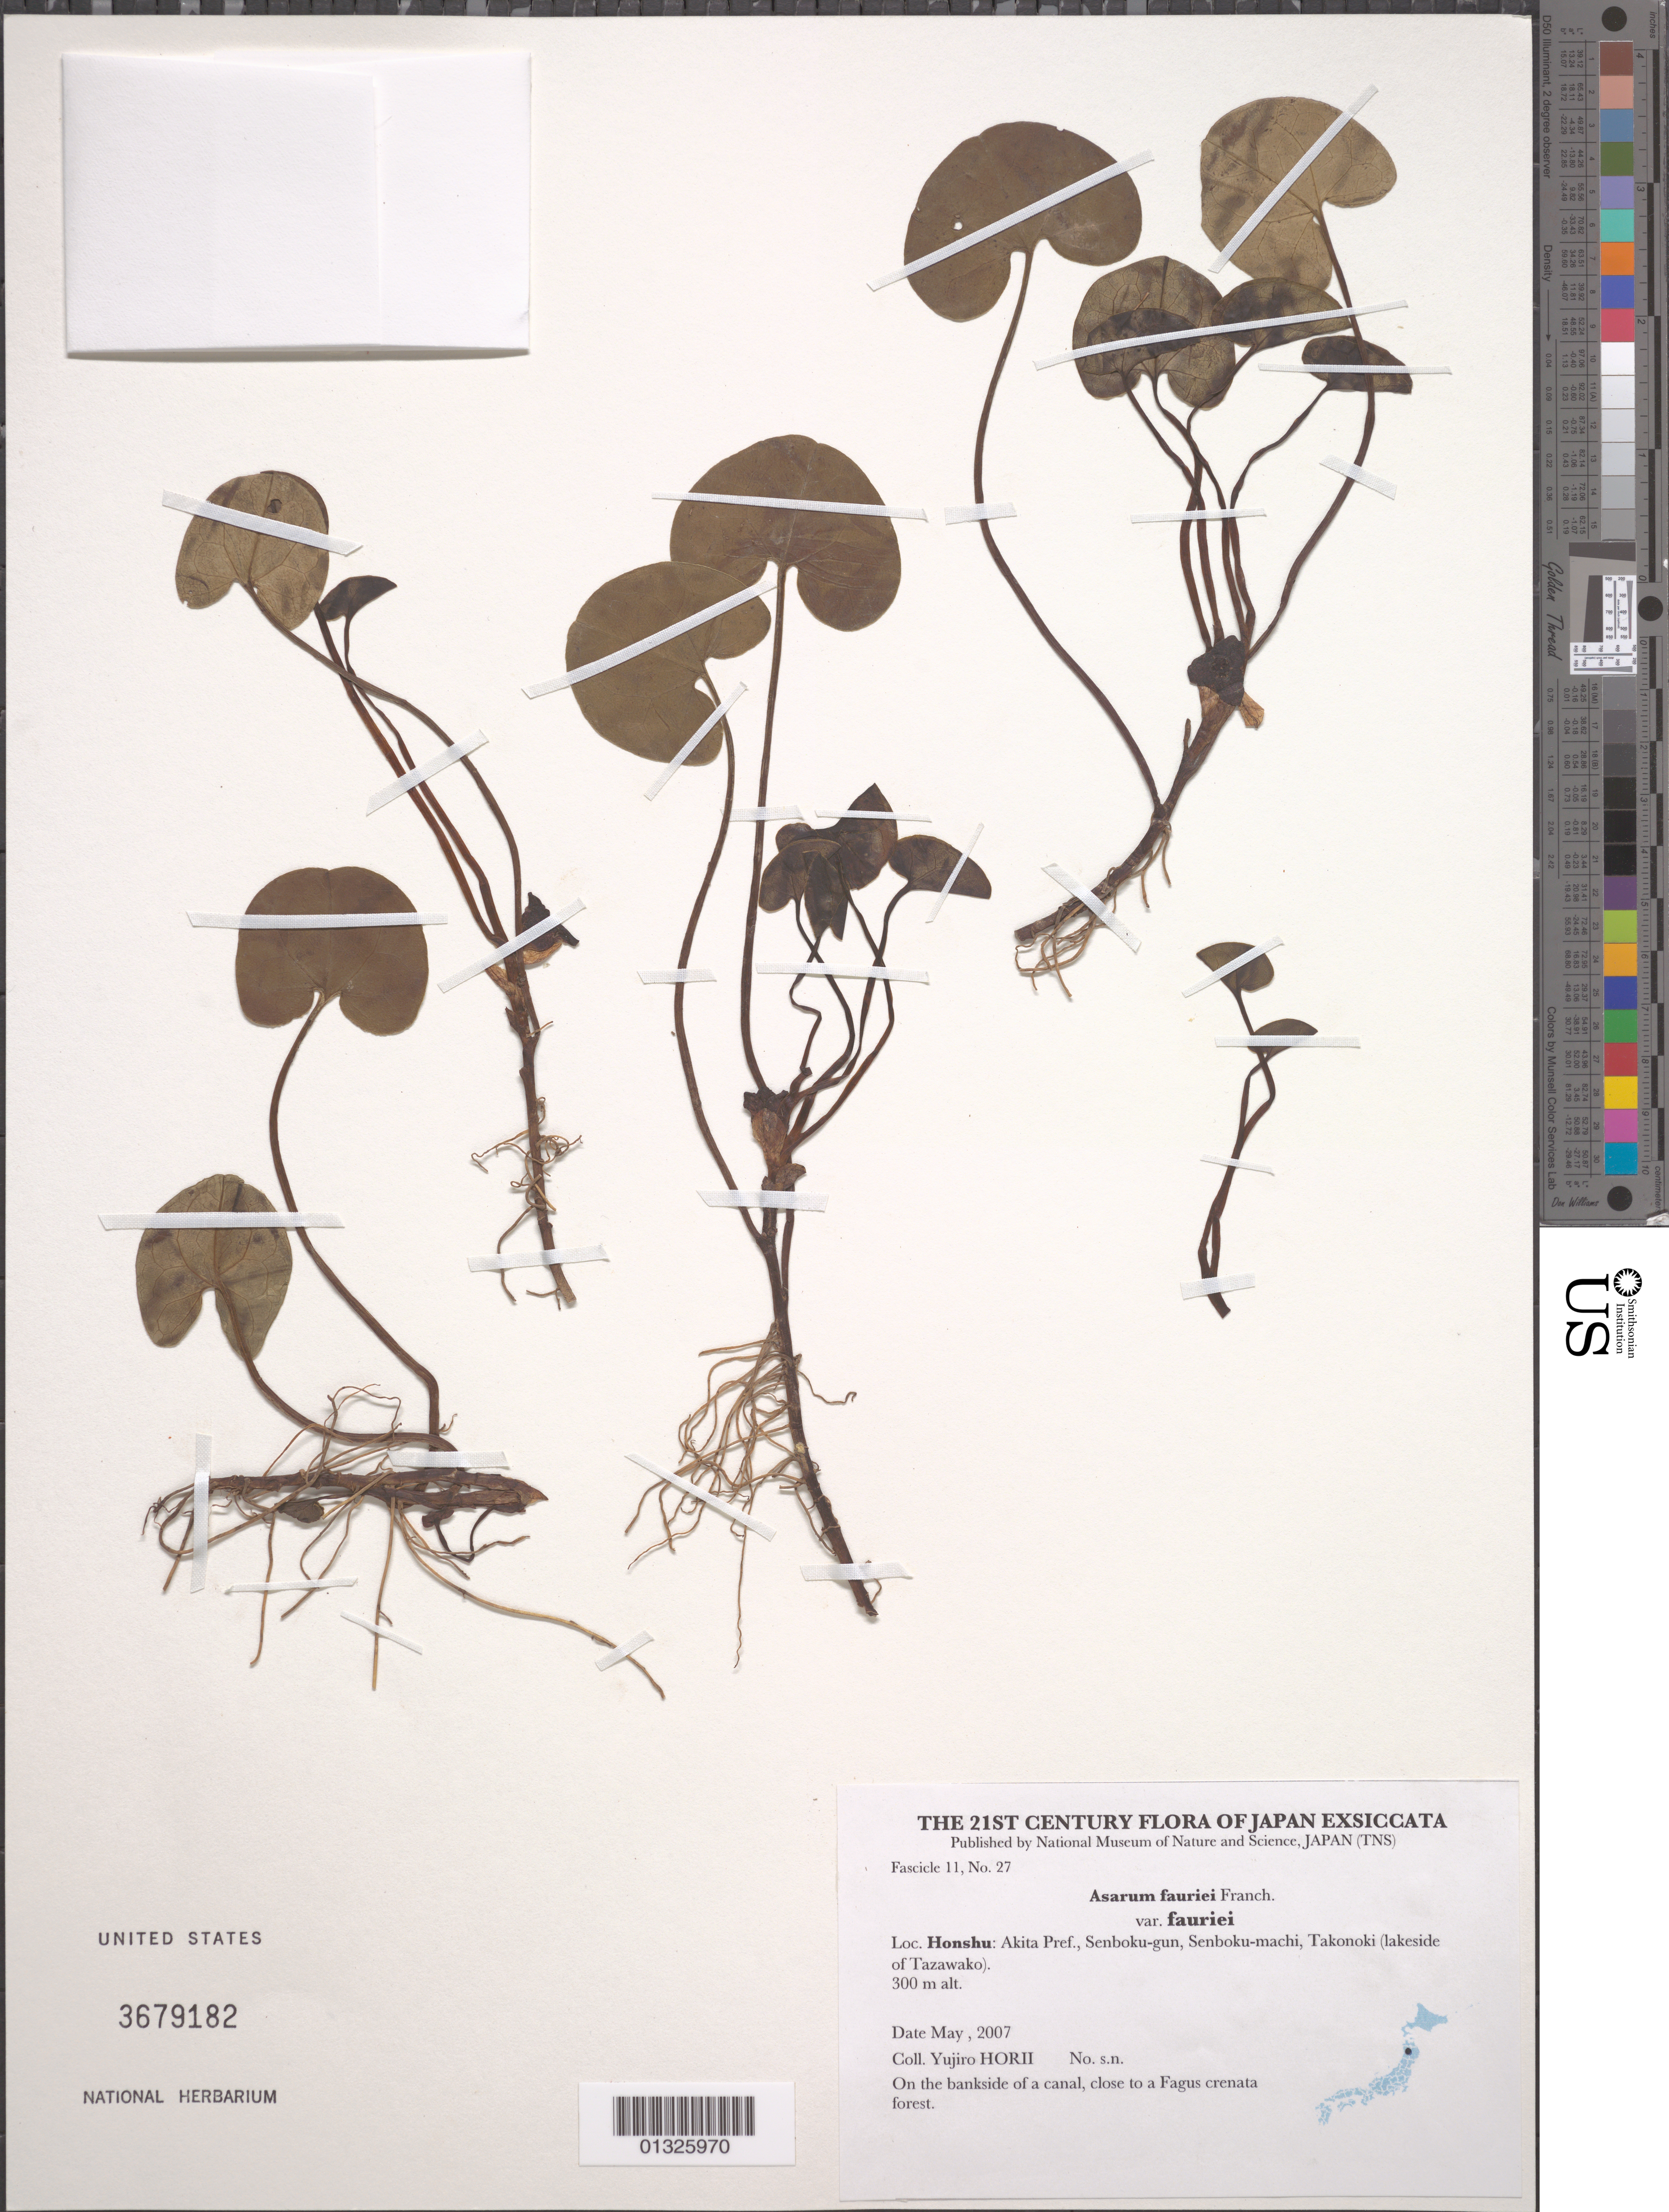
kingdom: Plantae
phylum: Tracheophyta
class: Magnoliopsida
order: Piperales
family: Aristolochiaceae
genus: Asarum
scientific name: Asarum fauriei var. fauriei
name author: Franch.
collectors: Y. Horii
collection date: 2007-05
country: Japan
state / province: Akita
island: Honshu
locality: Honshu, Akita Pref., Senboku-gun, Senboku-machi, Takonoki (lakeside of Tazawako).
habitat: On the bankside of a canal, close to a Fagus crenata forest.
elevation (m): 300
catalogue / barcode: US 3679182